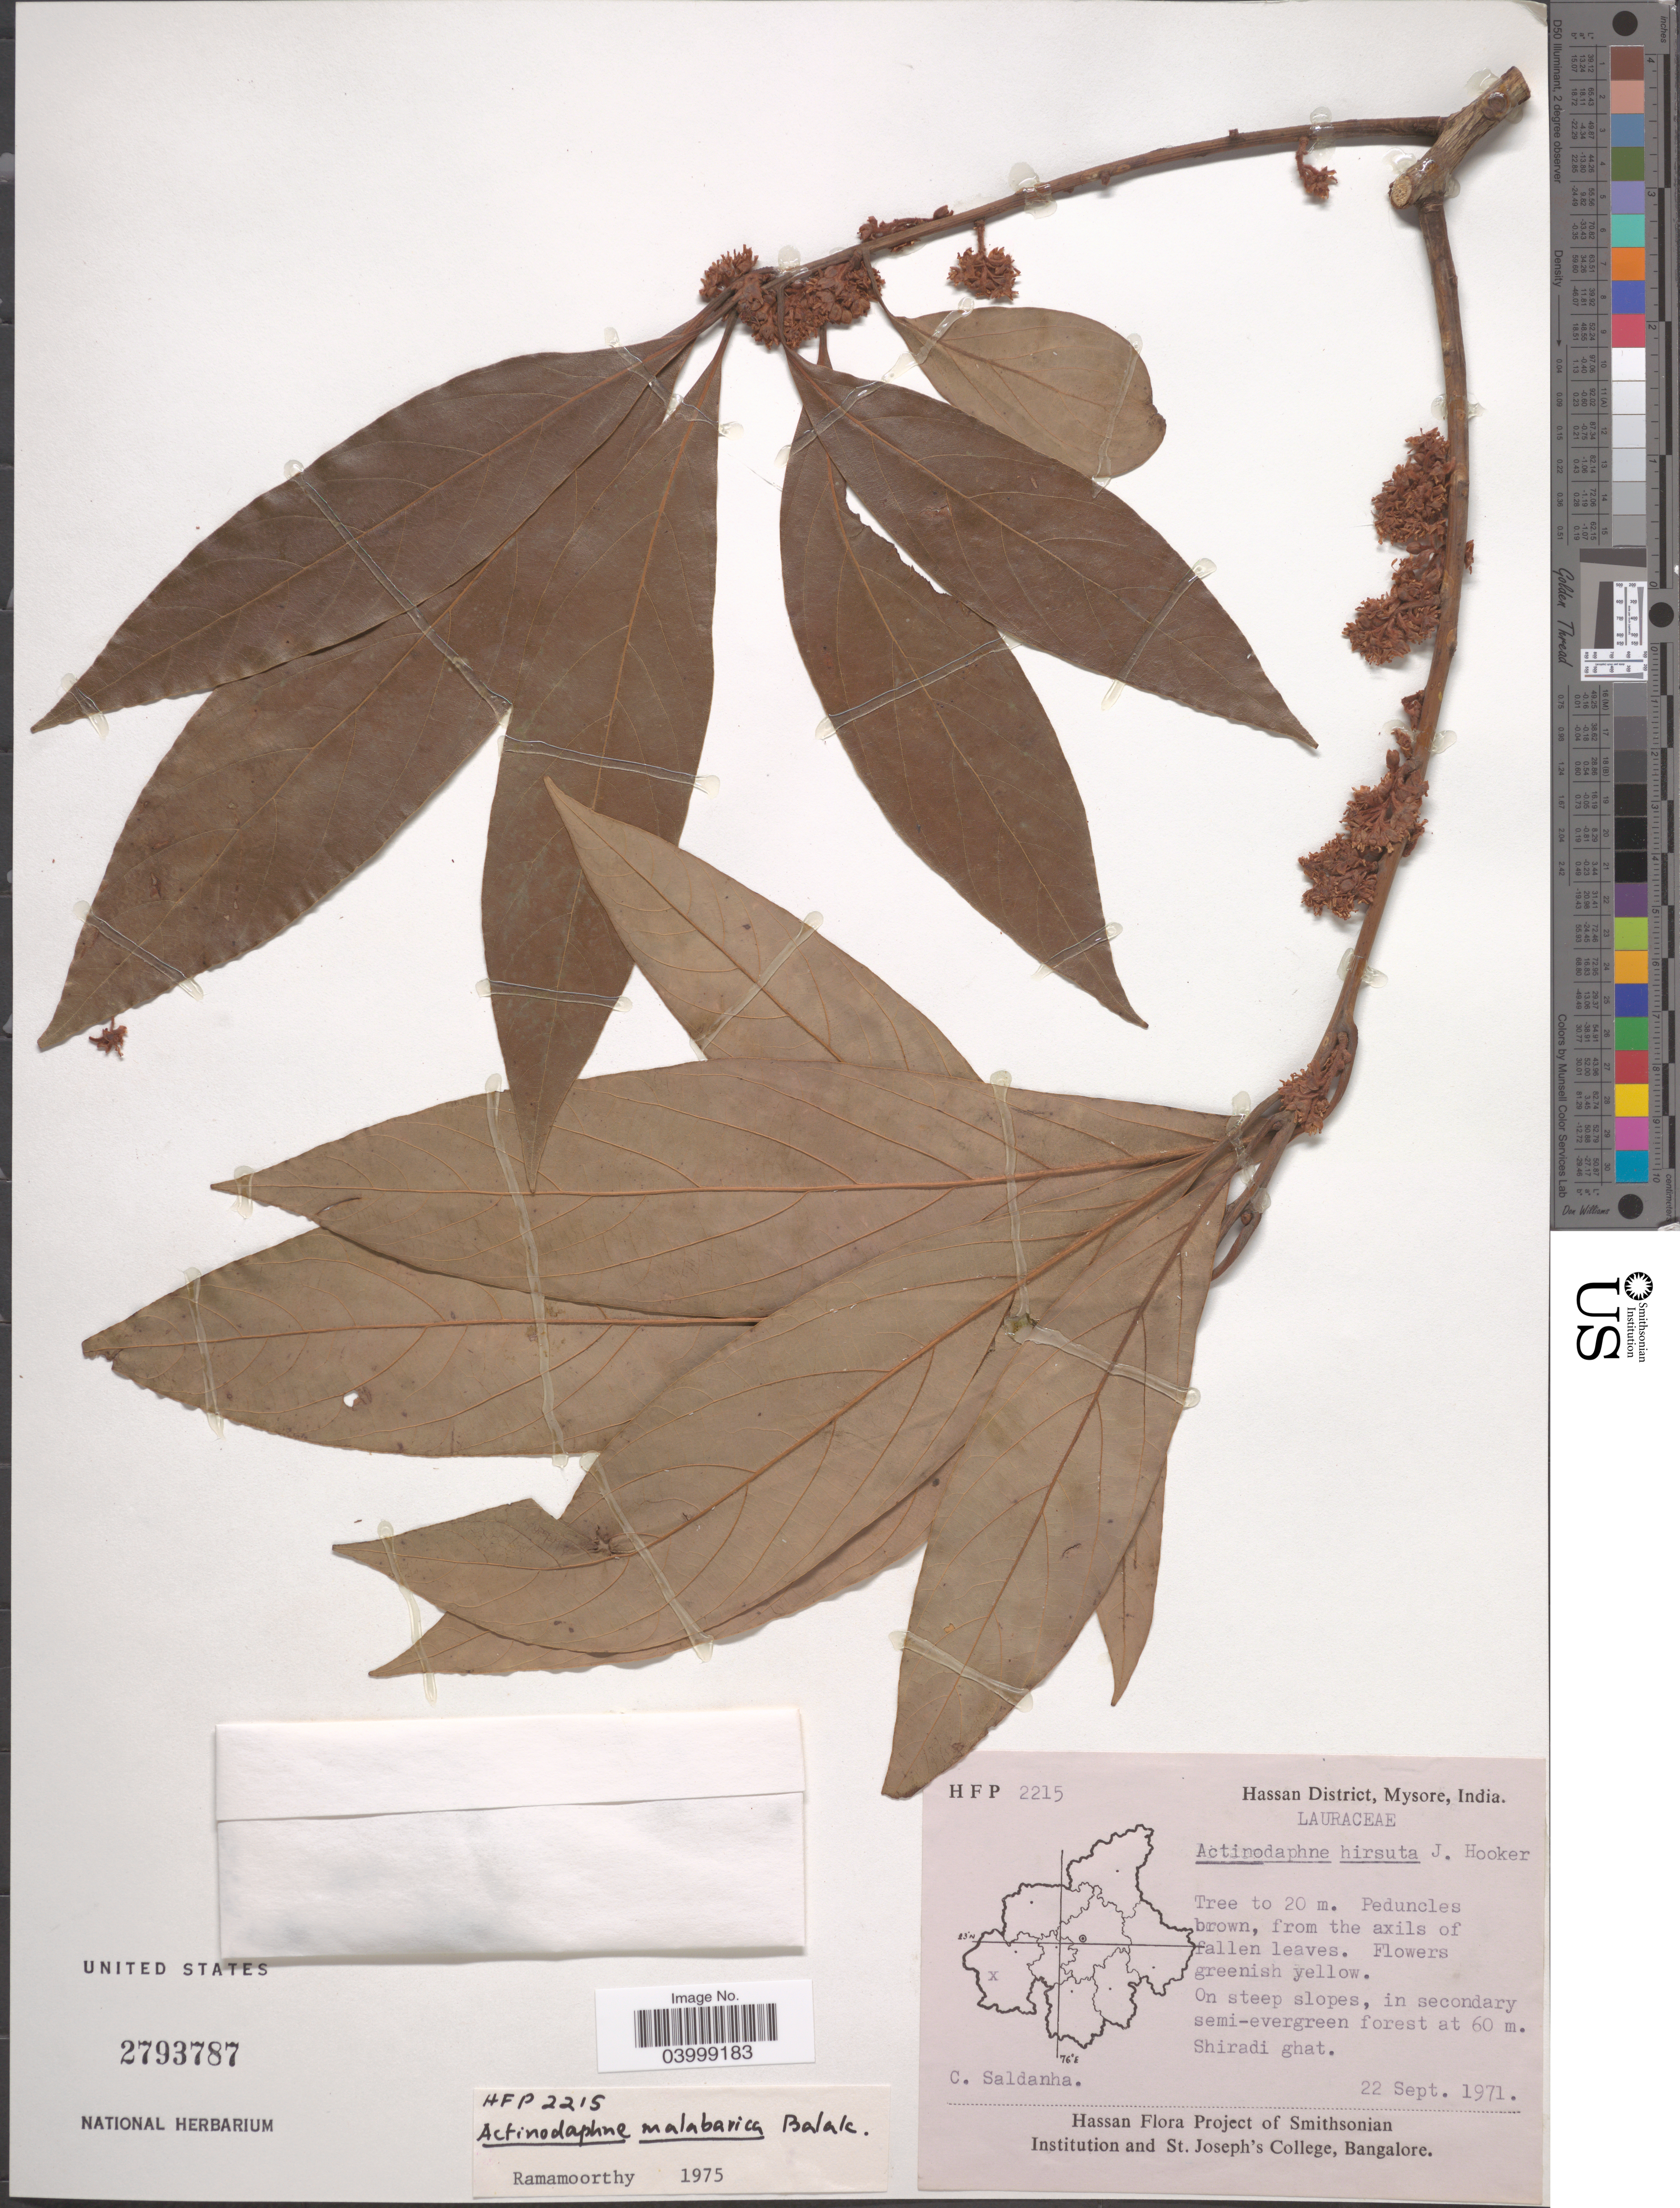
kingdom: Plantae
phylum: Tracheophyta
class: Magnoliopsida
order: Laurales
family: Lauraceae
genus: Actinodaphne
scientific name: Actinodaphne malabarica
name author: N.P. Balakr.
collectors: C. Saldanha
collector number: HFP2215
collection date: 1971-09-22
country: India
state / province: Karnataka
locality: Hassan District, Mysore. On steep slopes, in secondary semi-evergreen forest. Shiradi ghat.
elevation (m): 60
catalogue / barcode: US 2793787